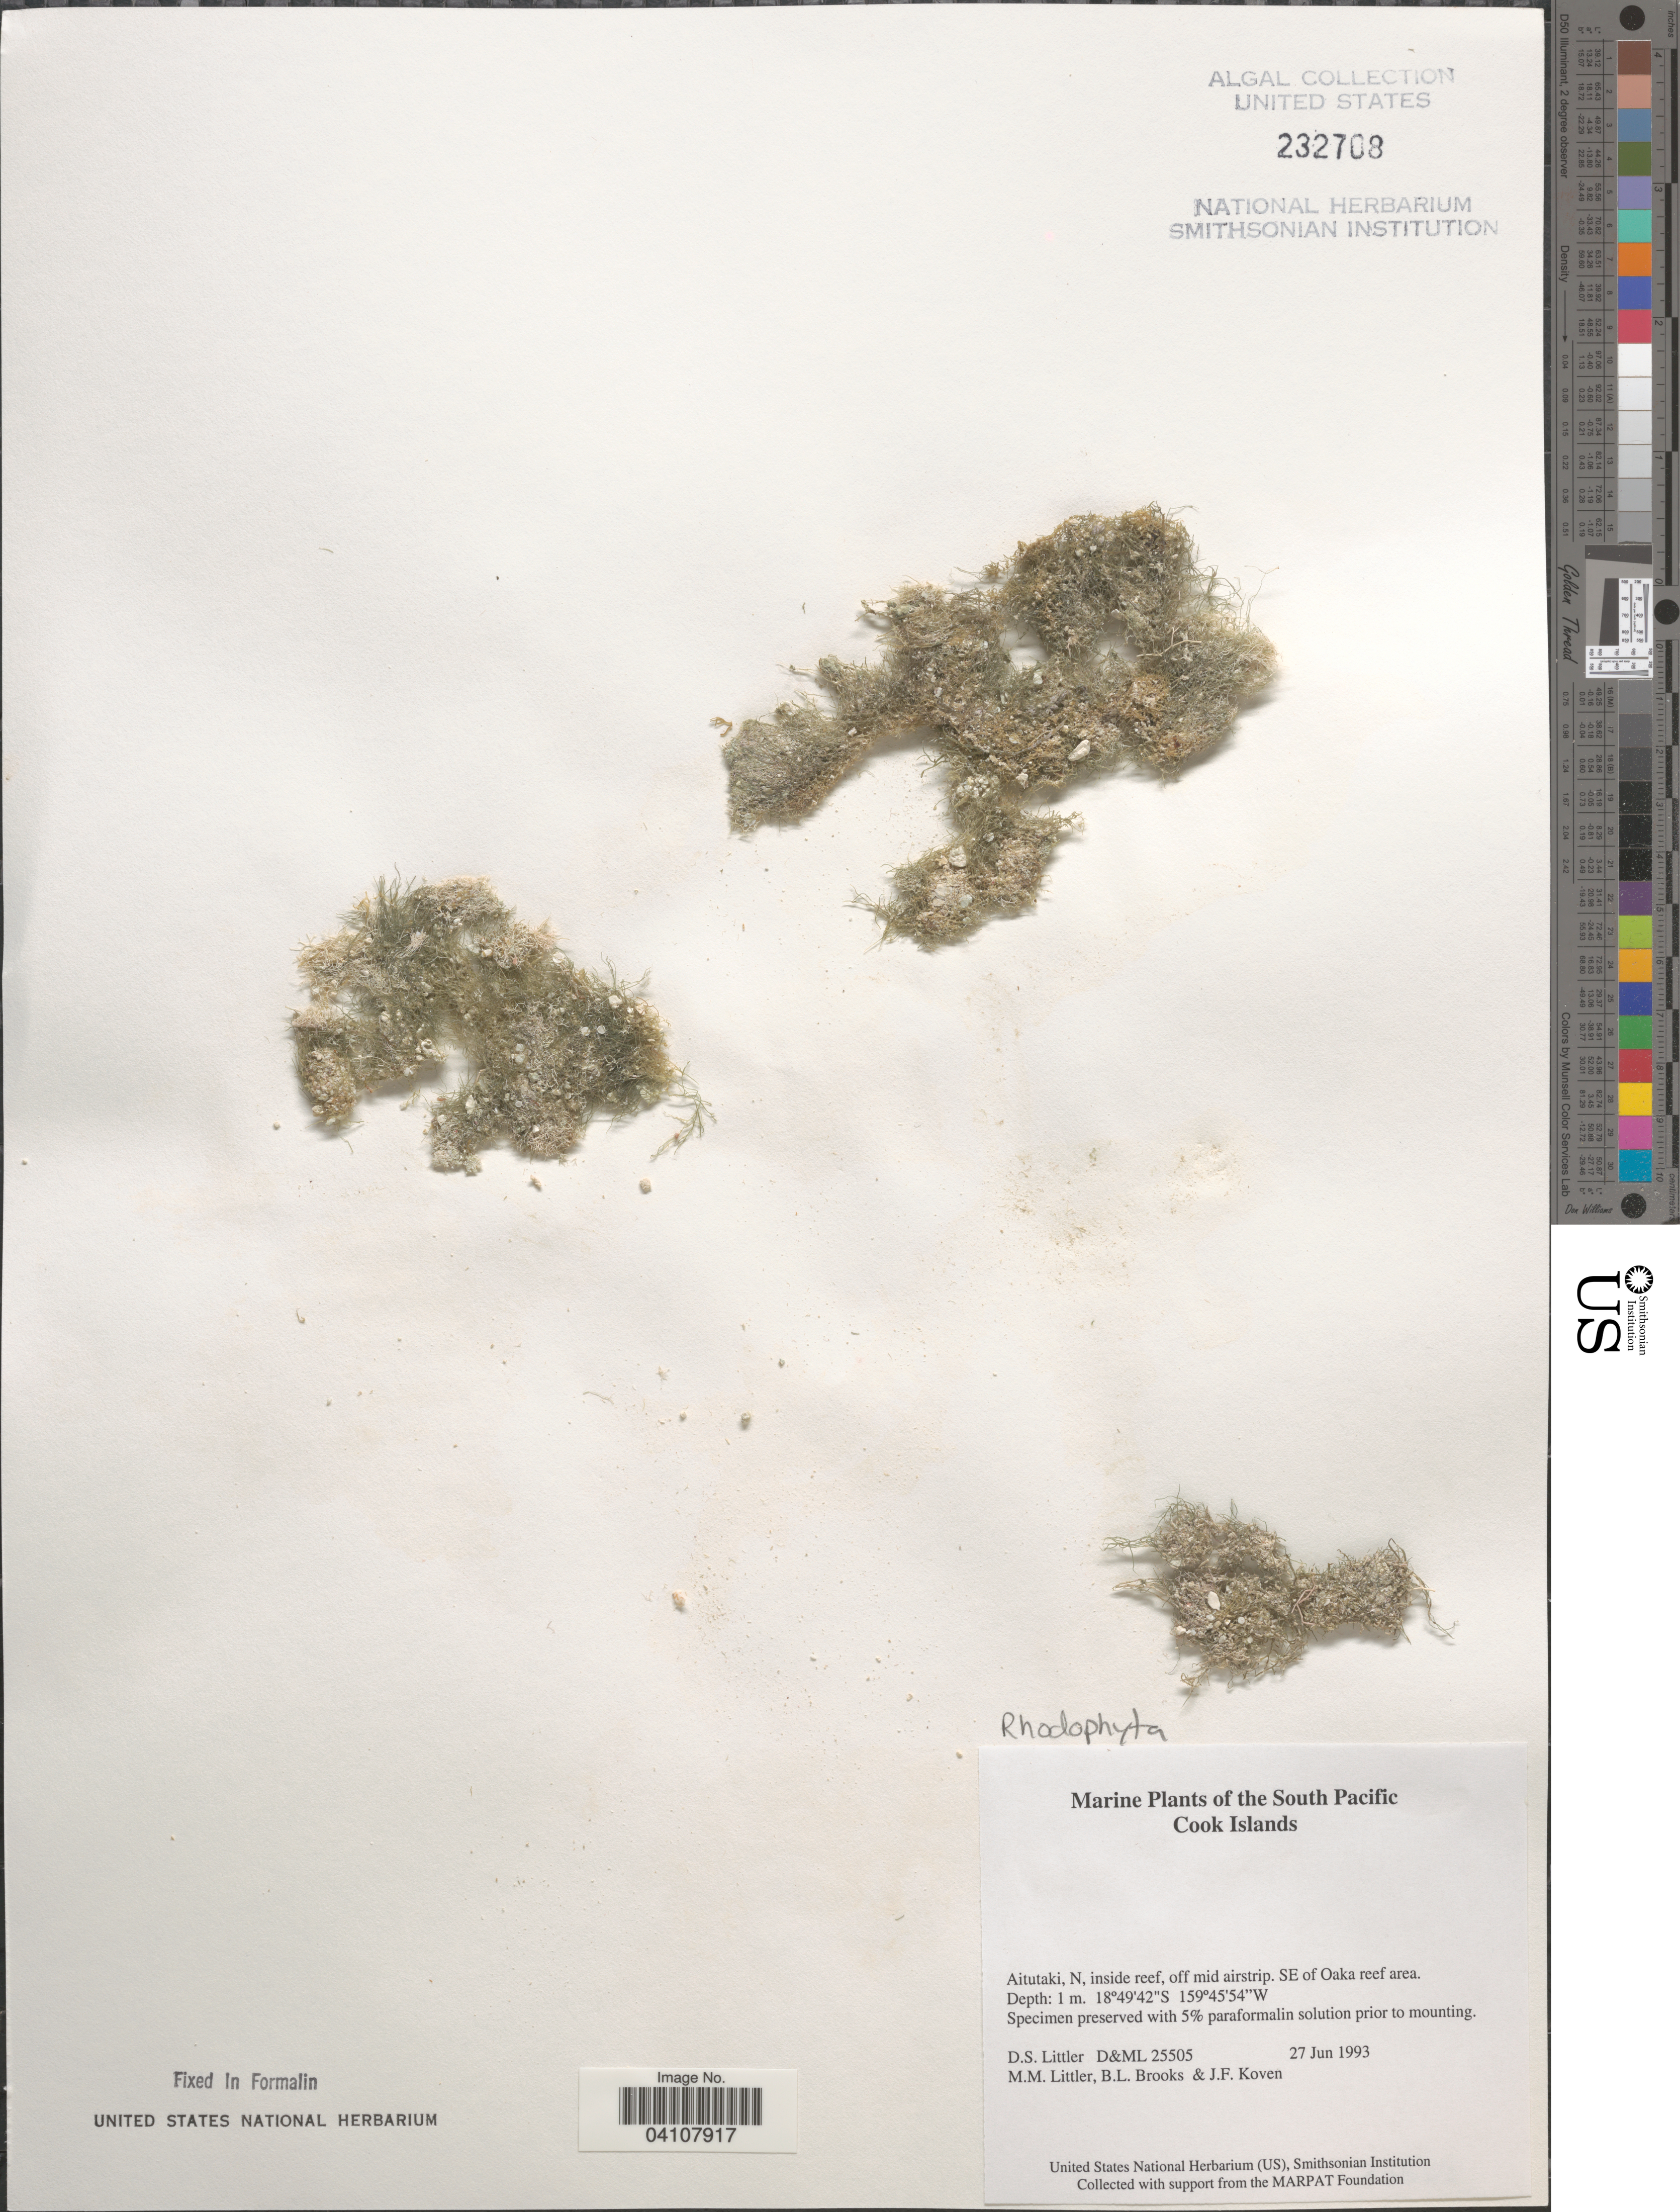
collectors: D. S. Littler, B. Brooks & J. Koven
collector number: D&ML25505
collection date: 1993-06-27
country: Cook Islands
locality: The South Pacific. Aitutaki, N, inside reef, off mid airstrip, SE of Oaka reef area.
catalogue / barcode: US 232708